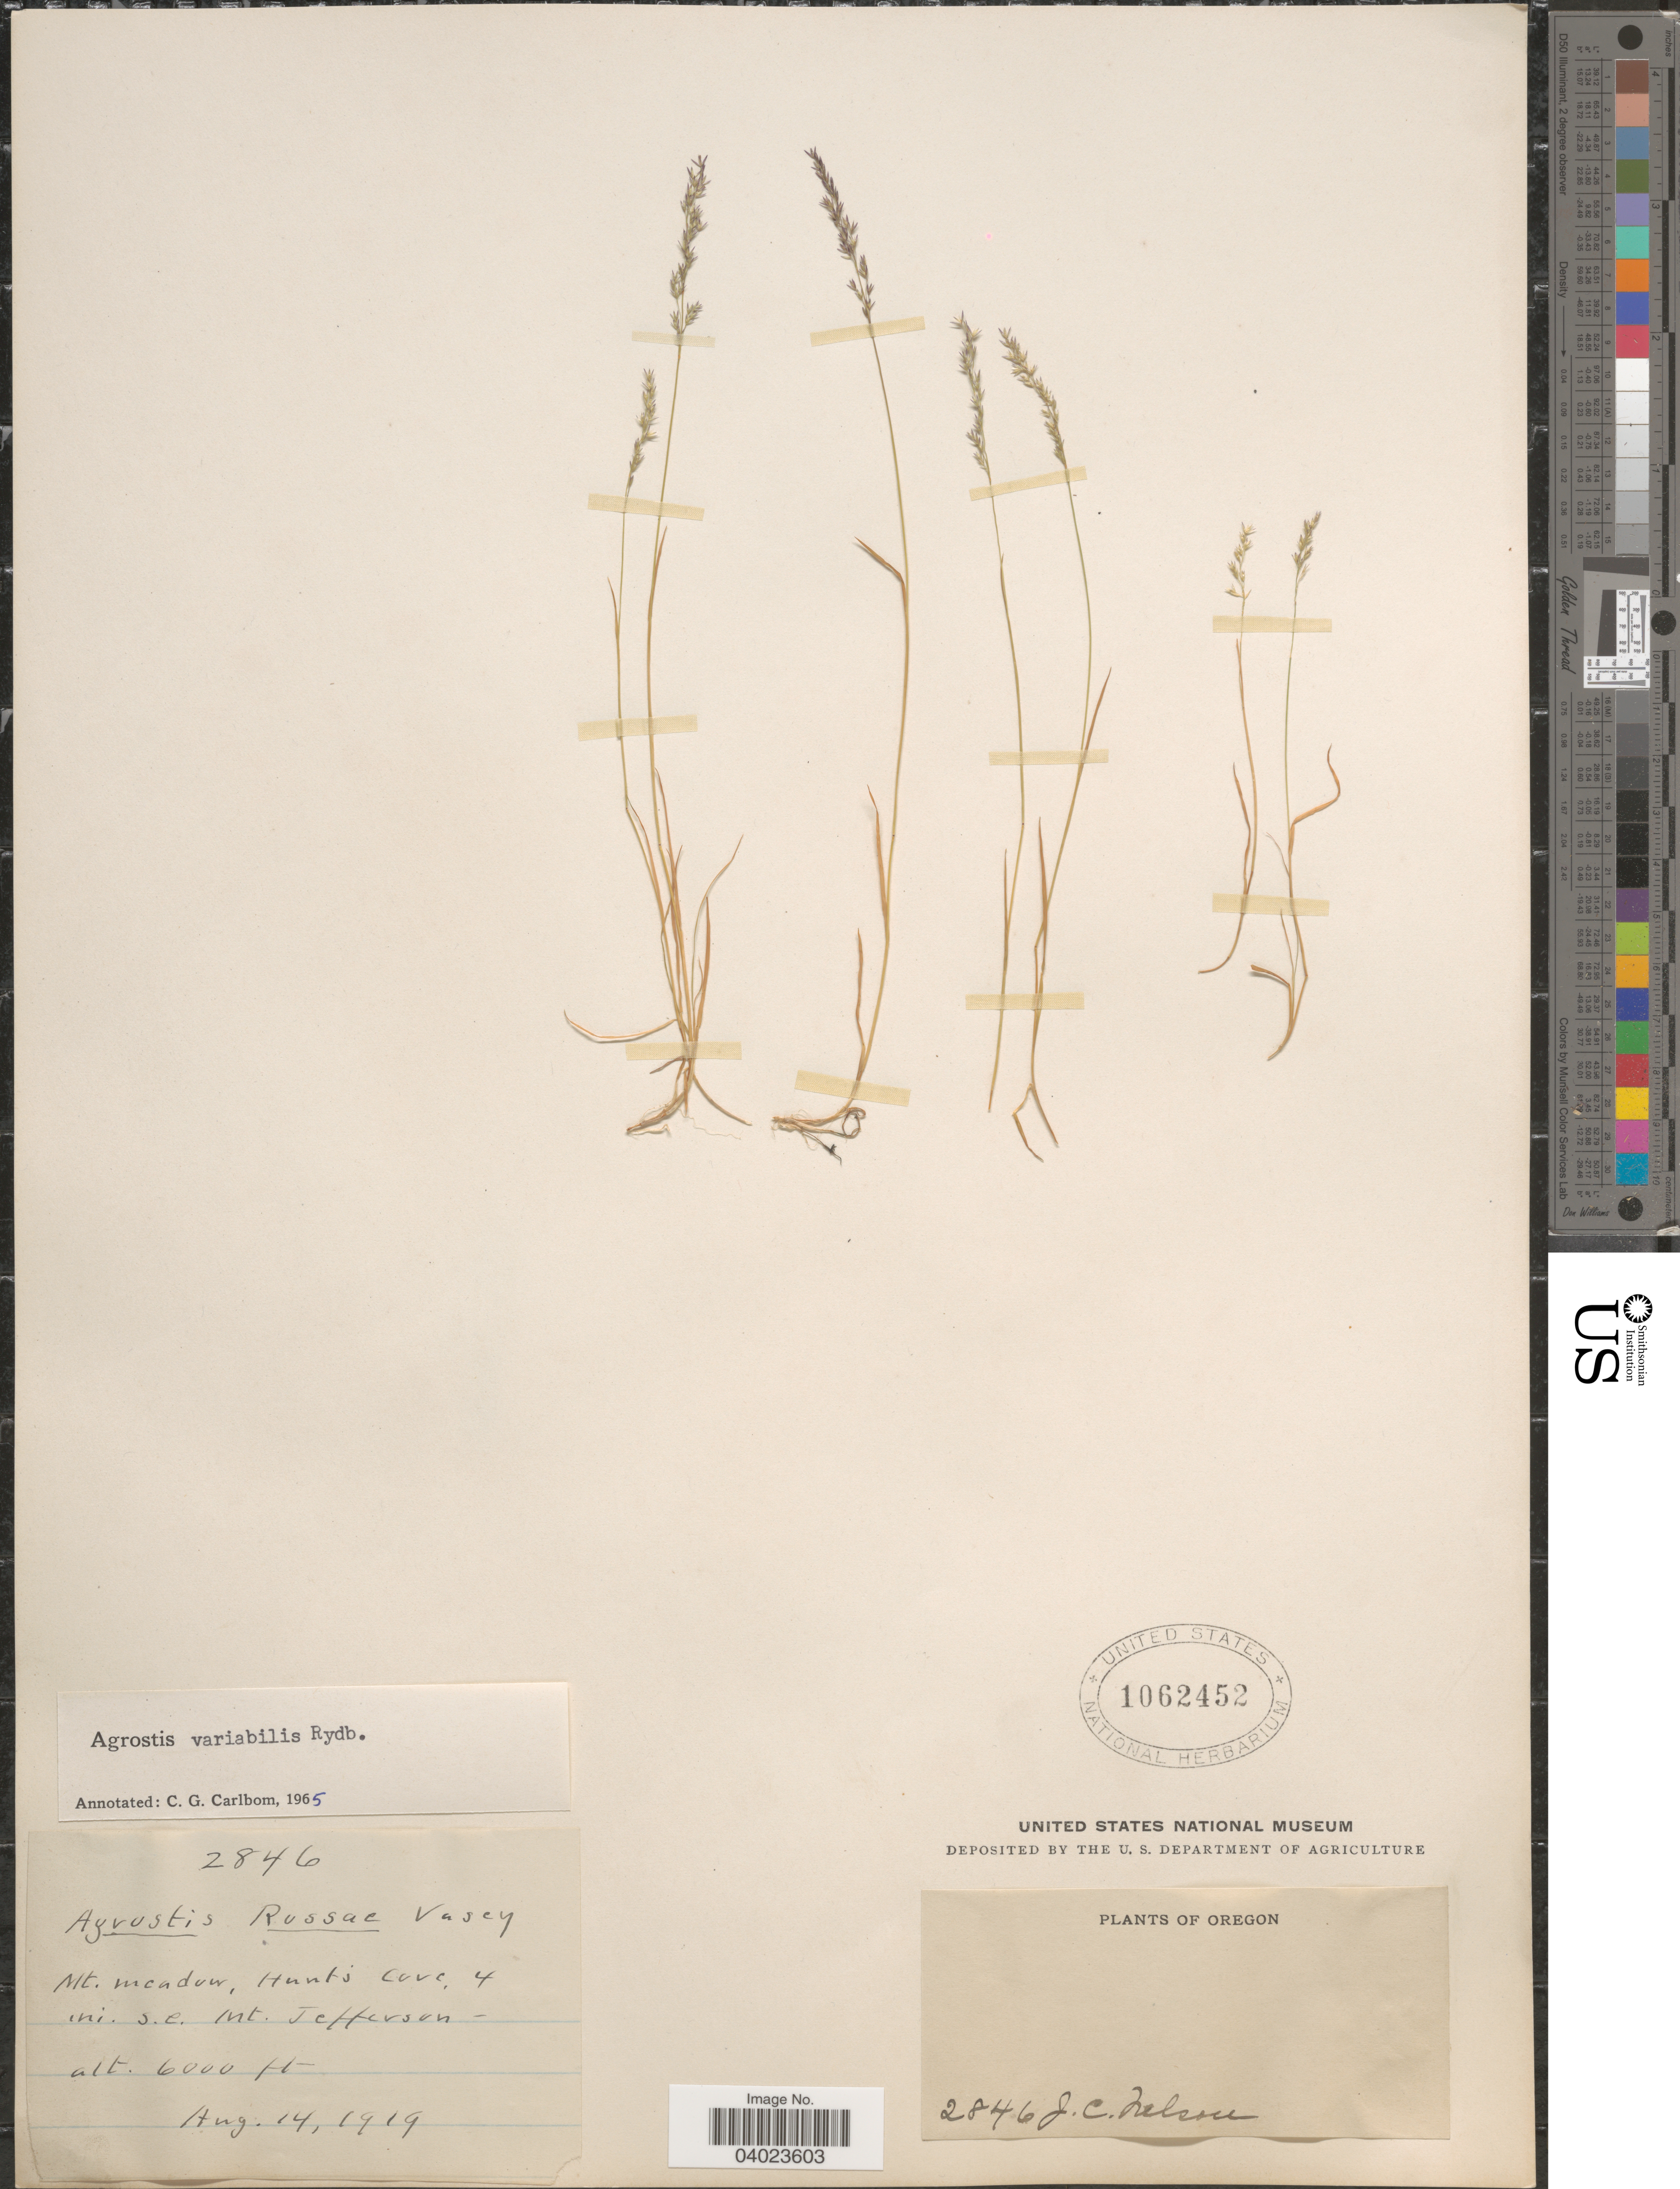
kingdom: Plantae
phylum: Tracheophyta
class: Liliopsida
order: Poales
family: Poaceae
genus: Agrostis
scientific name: Agrostis variabilis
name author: Rydb.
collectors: J. C. Nelson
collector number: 2846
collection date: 1919-08-14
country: United States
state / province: Oregon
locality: Mt. meadow, Hunt's Cove, 4 mi. s.e. Mt. Jefferson.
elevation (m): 1829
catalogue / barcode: US 1062452